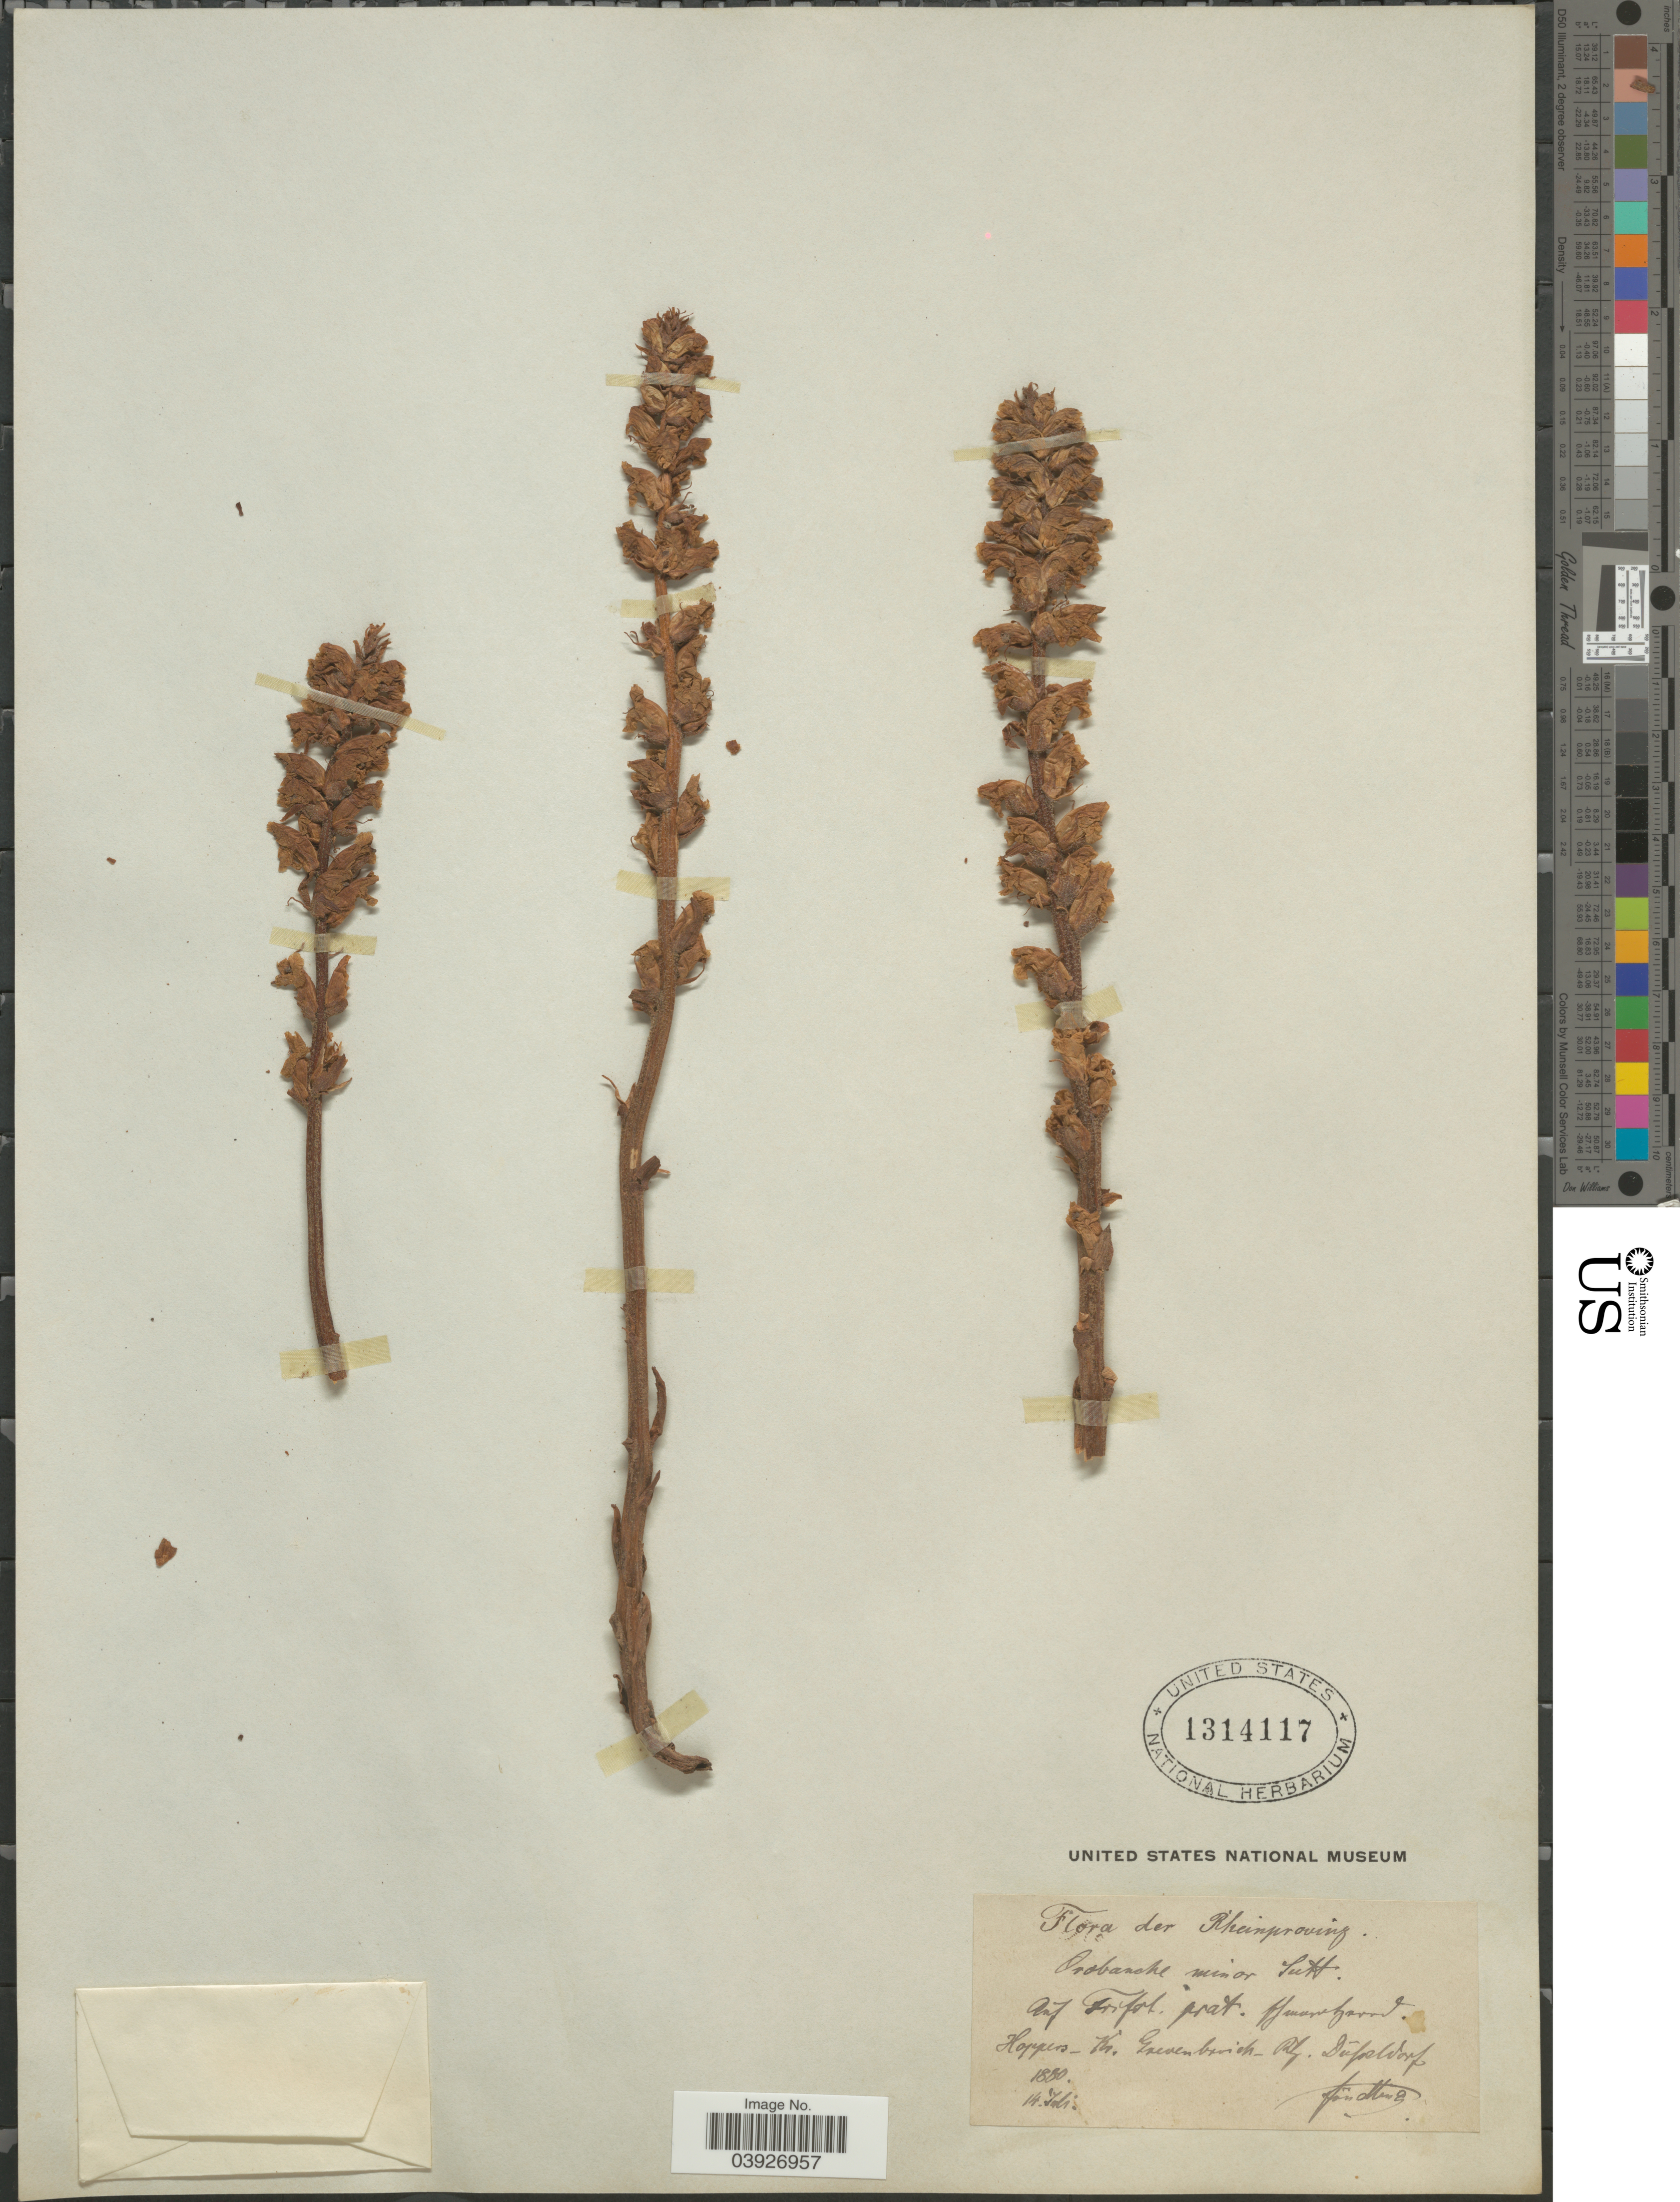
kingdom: Plantae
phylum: Tracheophyta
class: Magnoliopsida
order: Lamiales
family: Orobanchaceae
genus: Orobanche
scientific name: Orobanche minor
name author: Sm.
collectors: F. Manz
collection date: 1880-07-14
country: Germany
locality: Rheinprovinz. Auf Foifory prat. Flmanefarrod. Hoppens - Ks. Gacaen baoieh - Pals. Düsseldorf. [interpreted]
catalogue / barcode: US 1314117